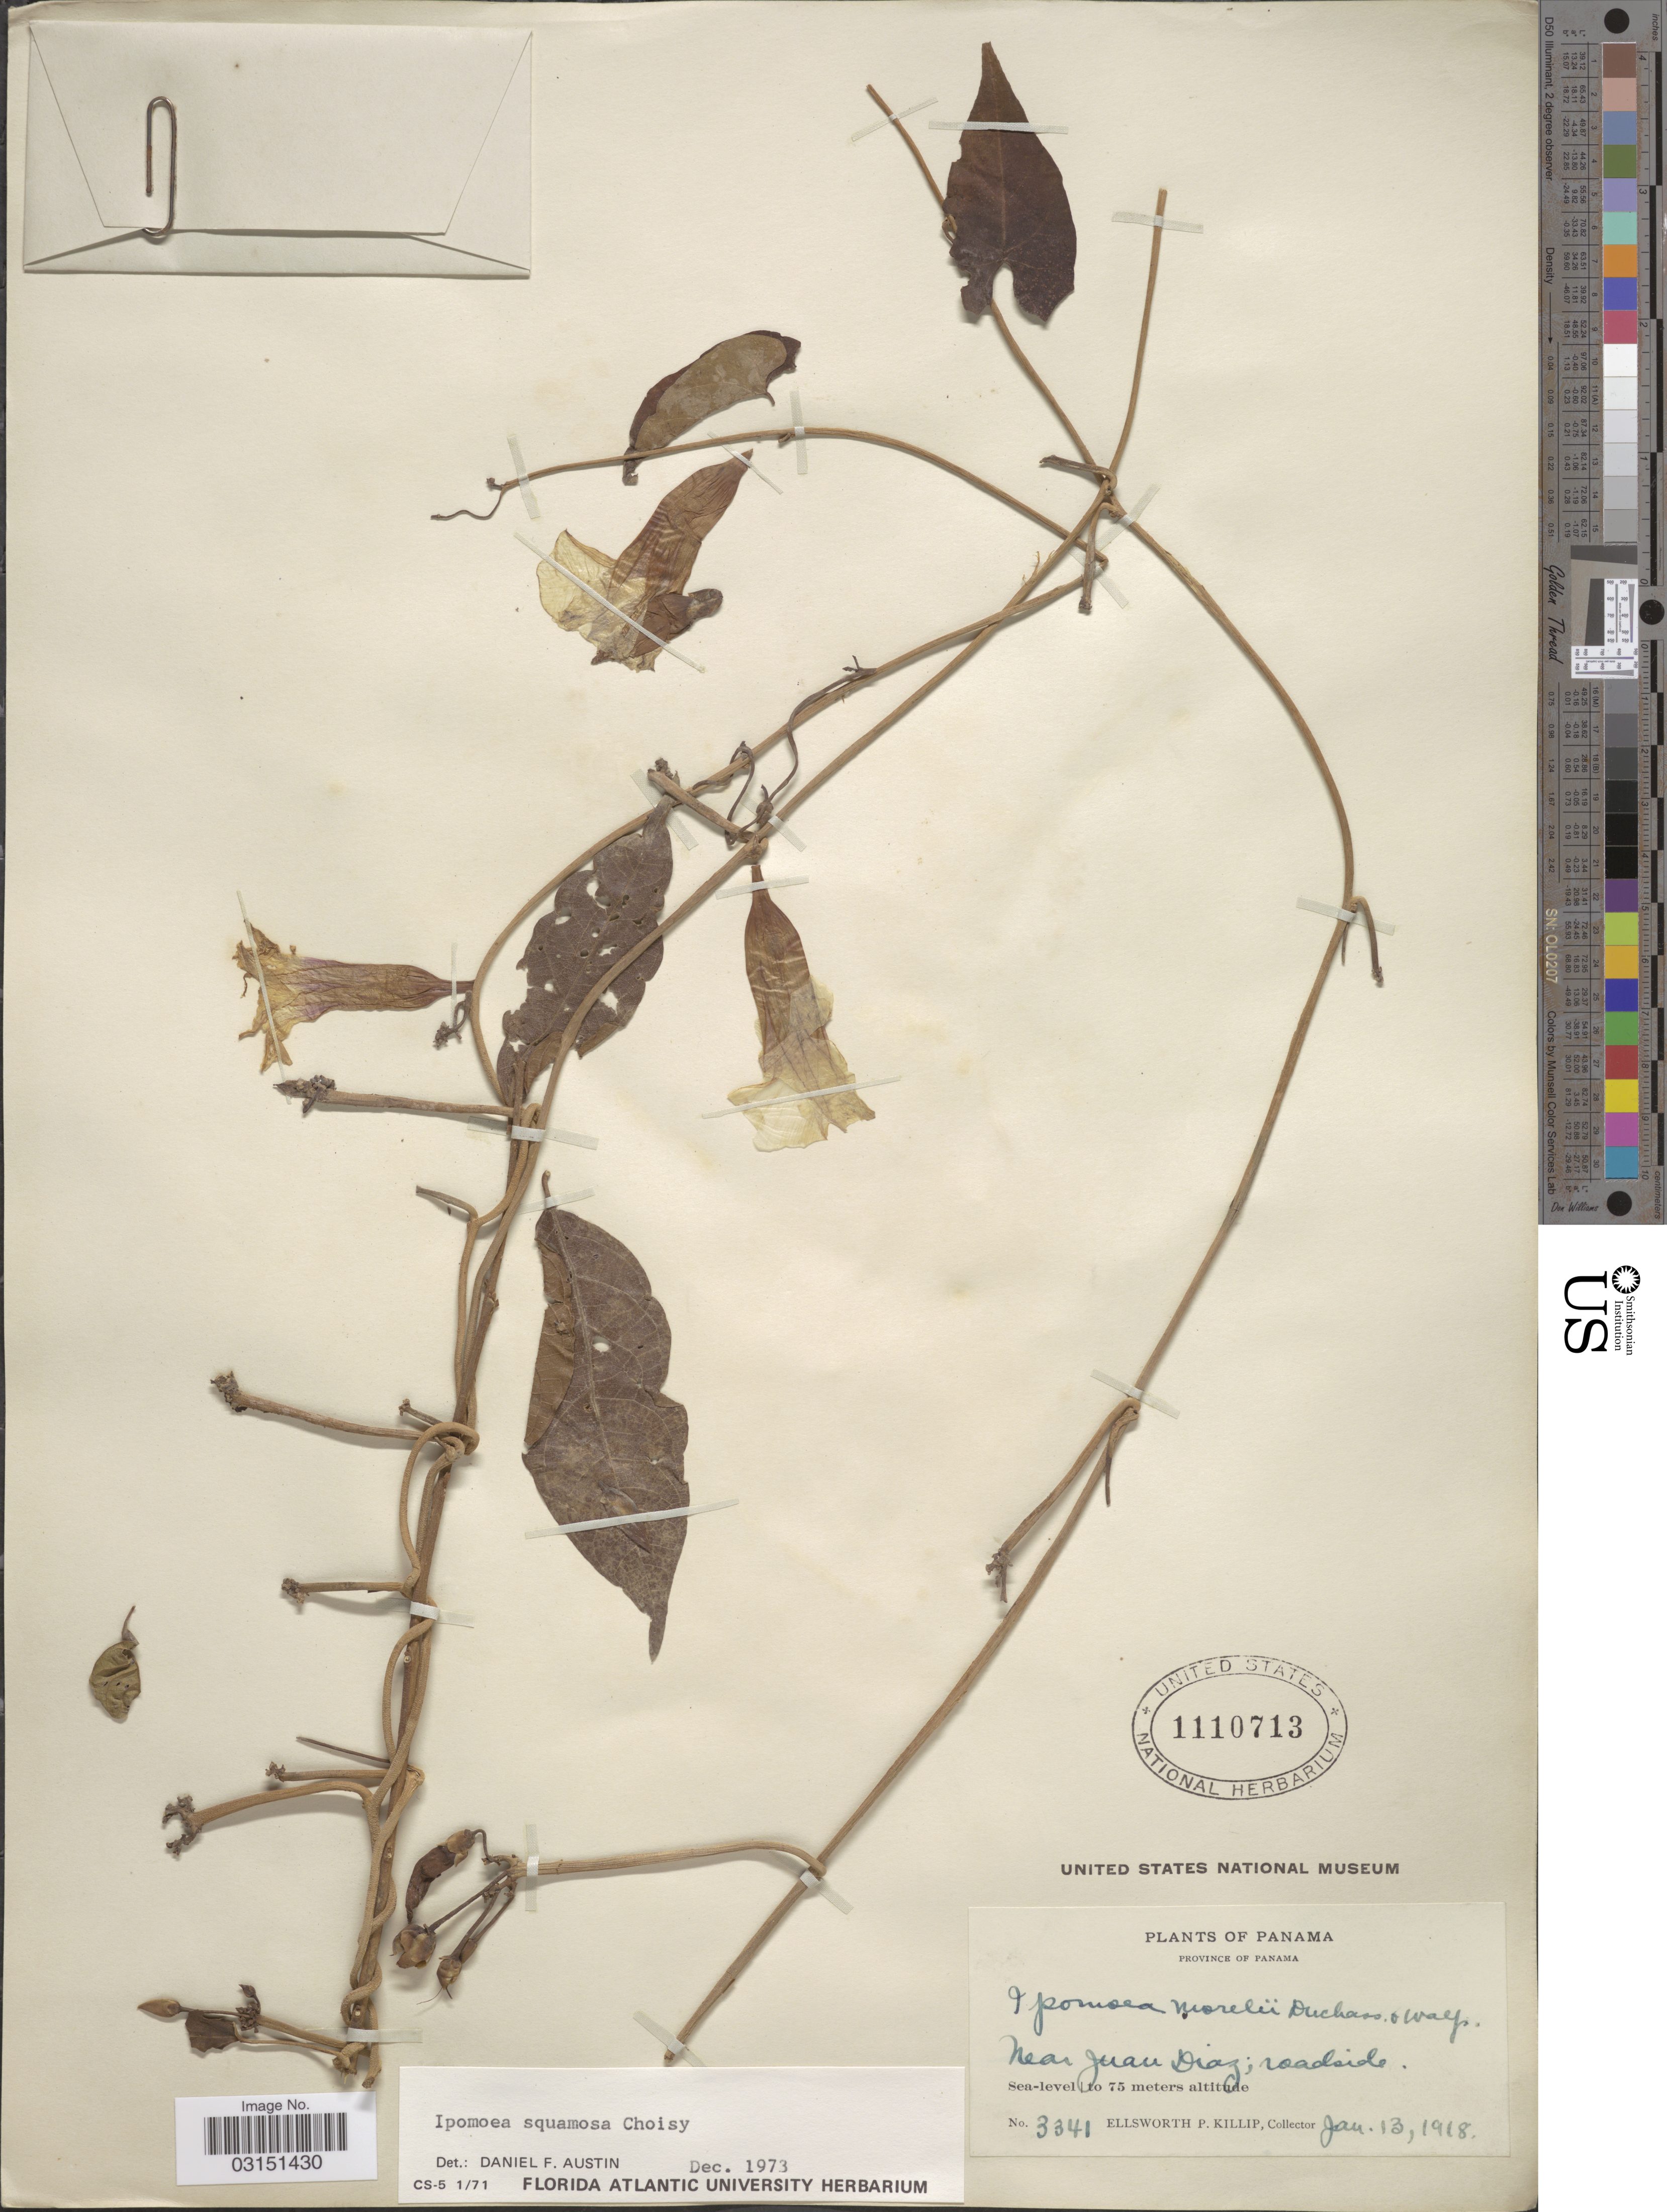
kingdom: Plantae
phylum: Tracheophyta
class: Magnoliopsida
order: Solanales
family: Convolvulaceae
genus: Ipomoea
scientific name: Ipomoea squamosa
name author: Choisy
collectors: E. P. Killip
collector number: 3341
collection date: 1918-01-13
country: Panama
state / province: Panamá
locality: Near Juan Diaz; roadside.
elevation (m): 0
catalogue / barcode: US 1110713